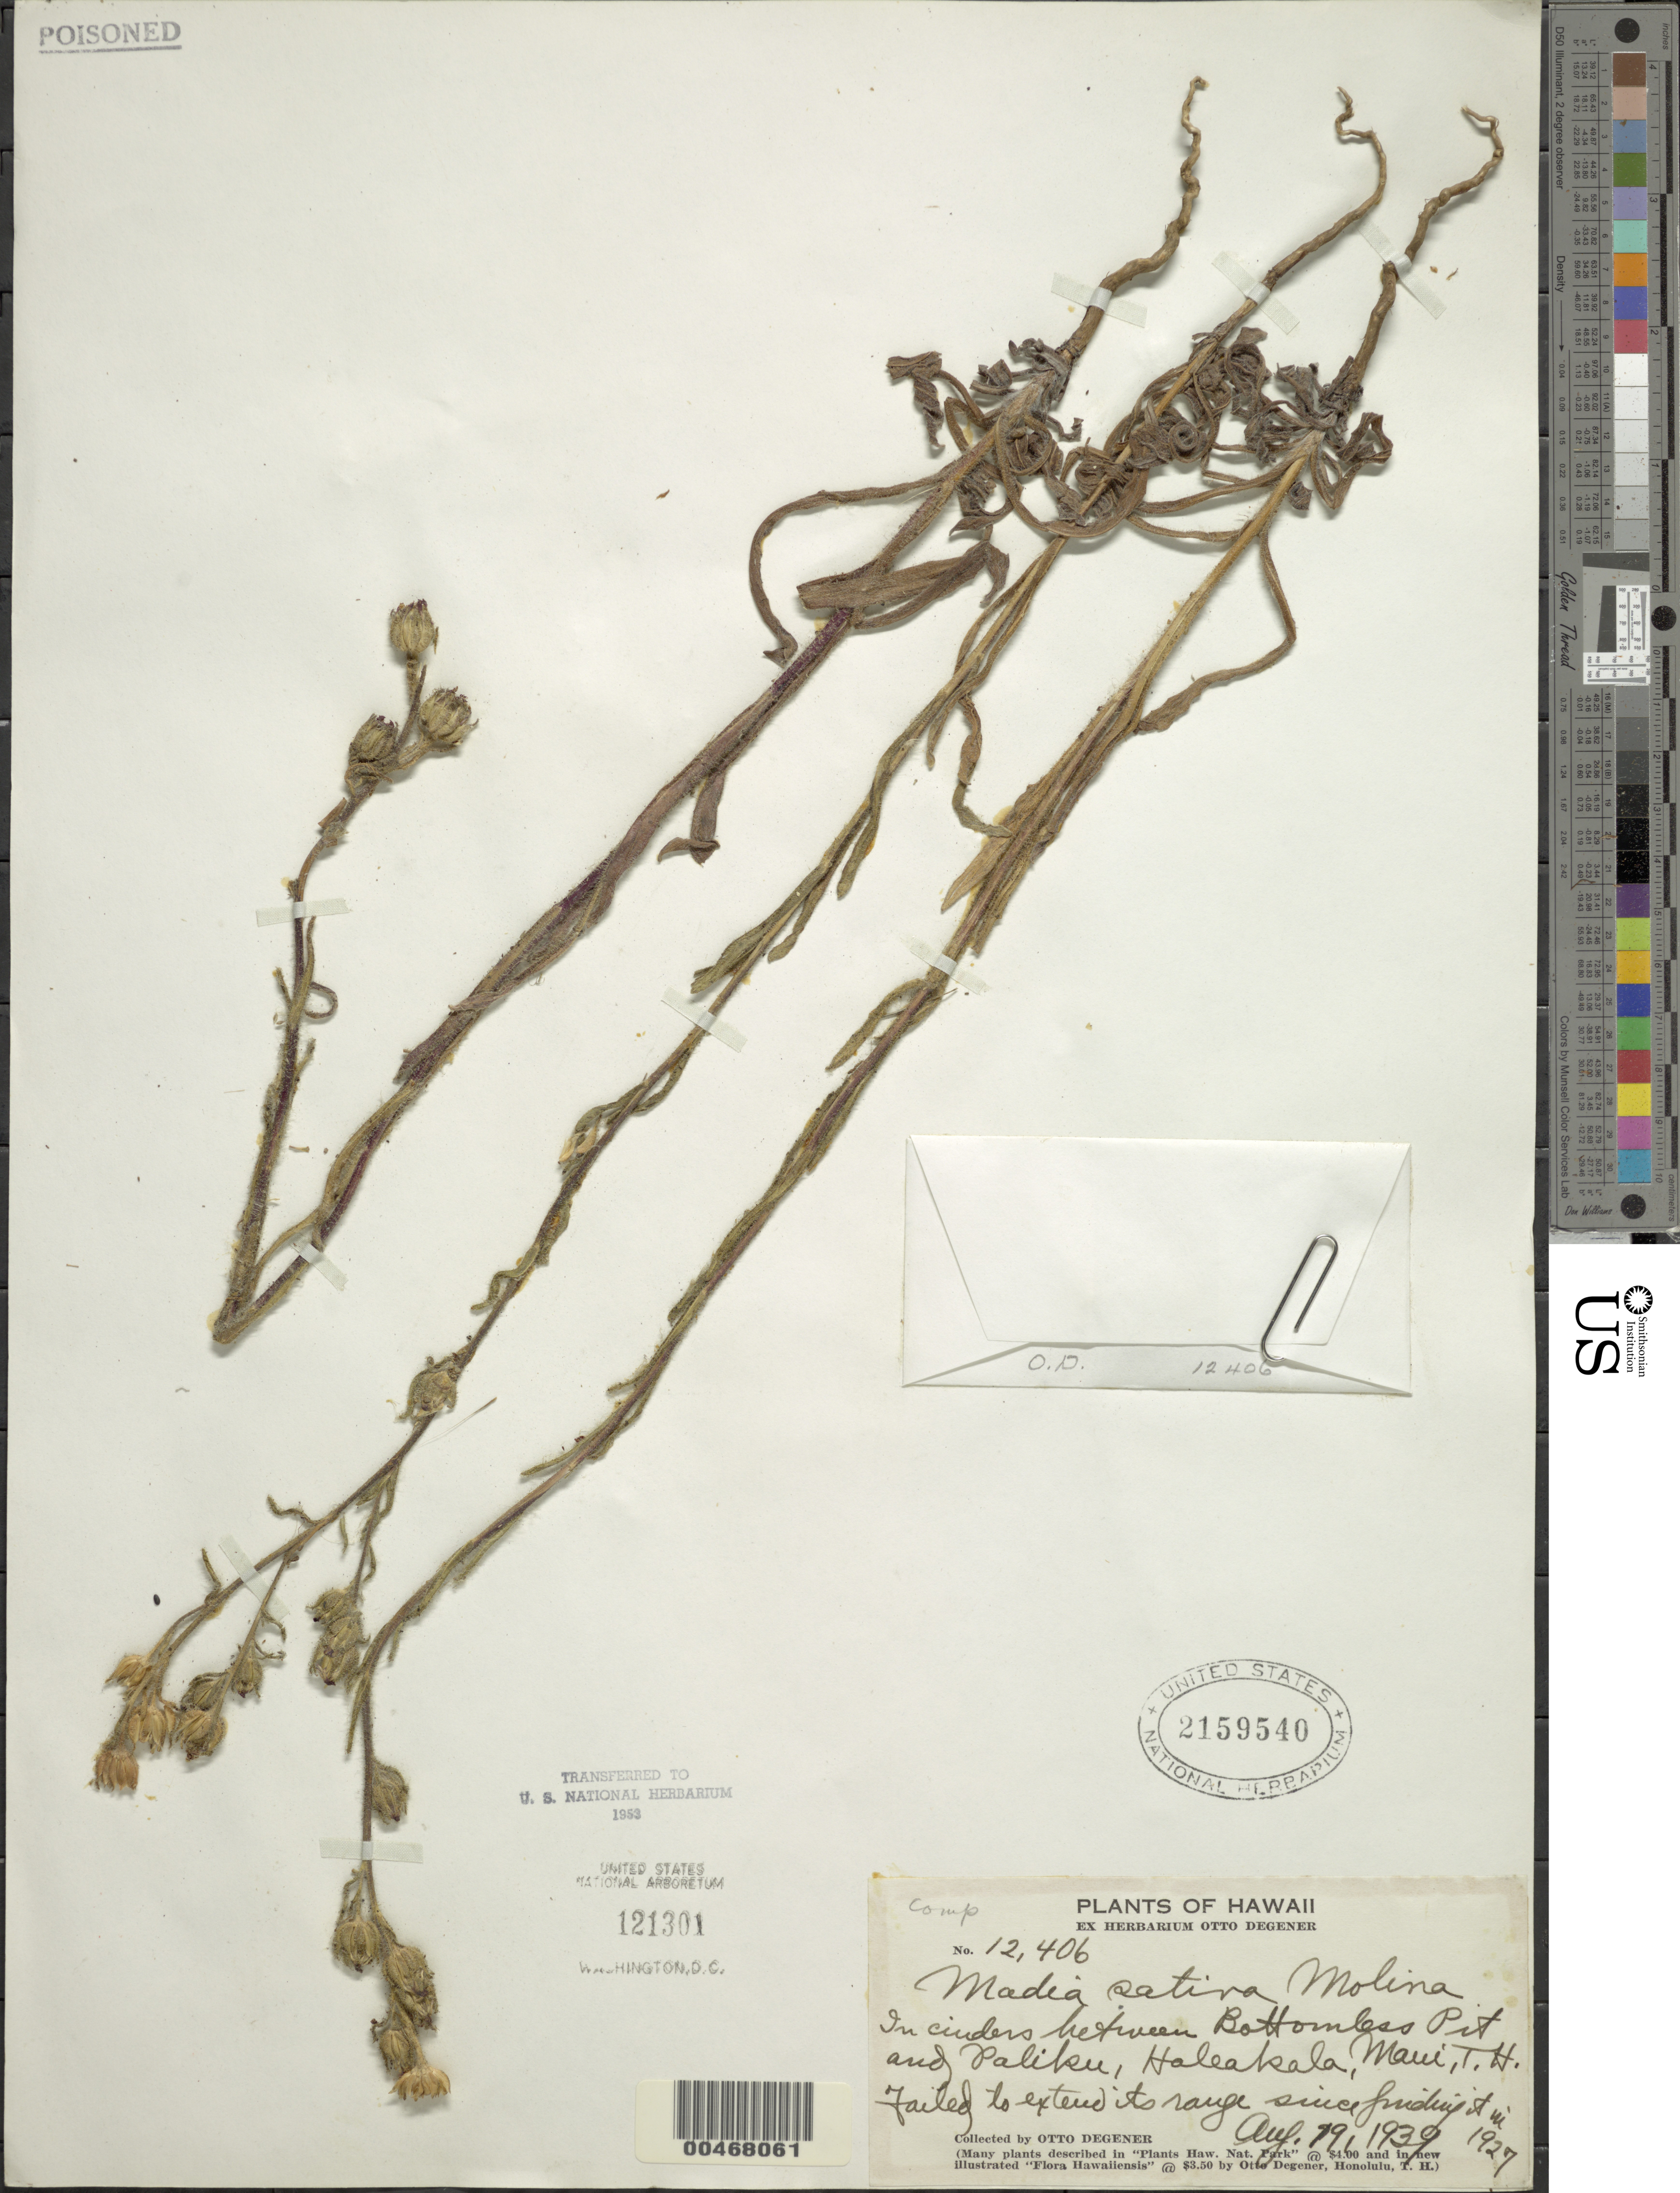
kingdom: Plantae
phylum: Tracheophyta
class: Magnoliopsida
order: Asterales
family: Asteraceae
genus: Madia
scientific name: Madia sativa subsp. sativa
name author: Molina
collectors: O. Degener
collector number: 12406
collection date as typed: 19 Aug 1939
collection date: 1939-08-19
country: United States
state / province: Hawaii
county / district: Maui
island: Maui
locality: Between Bottomless Pit and Paliku, Haleakala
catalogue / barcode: US 2159540